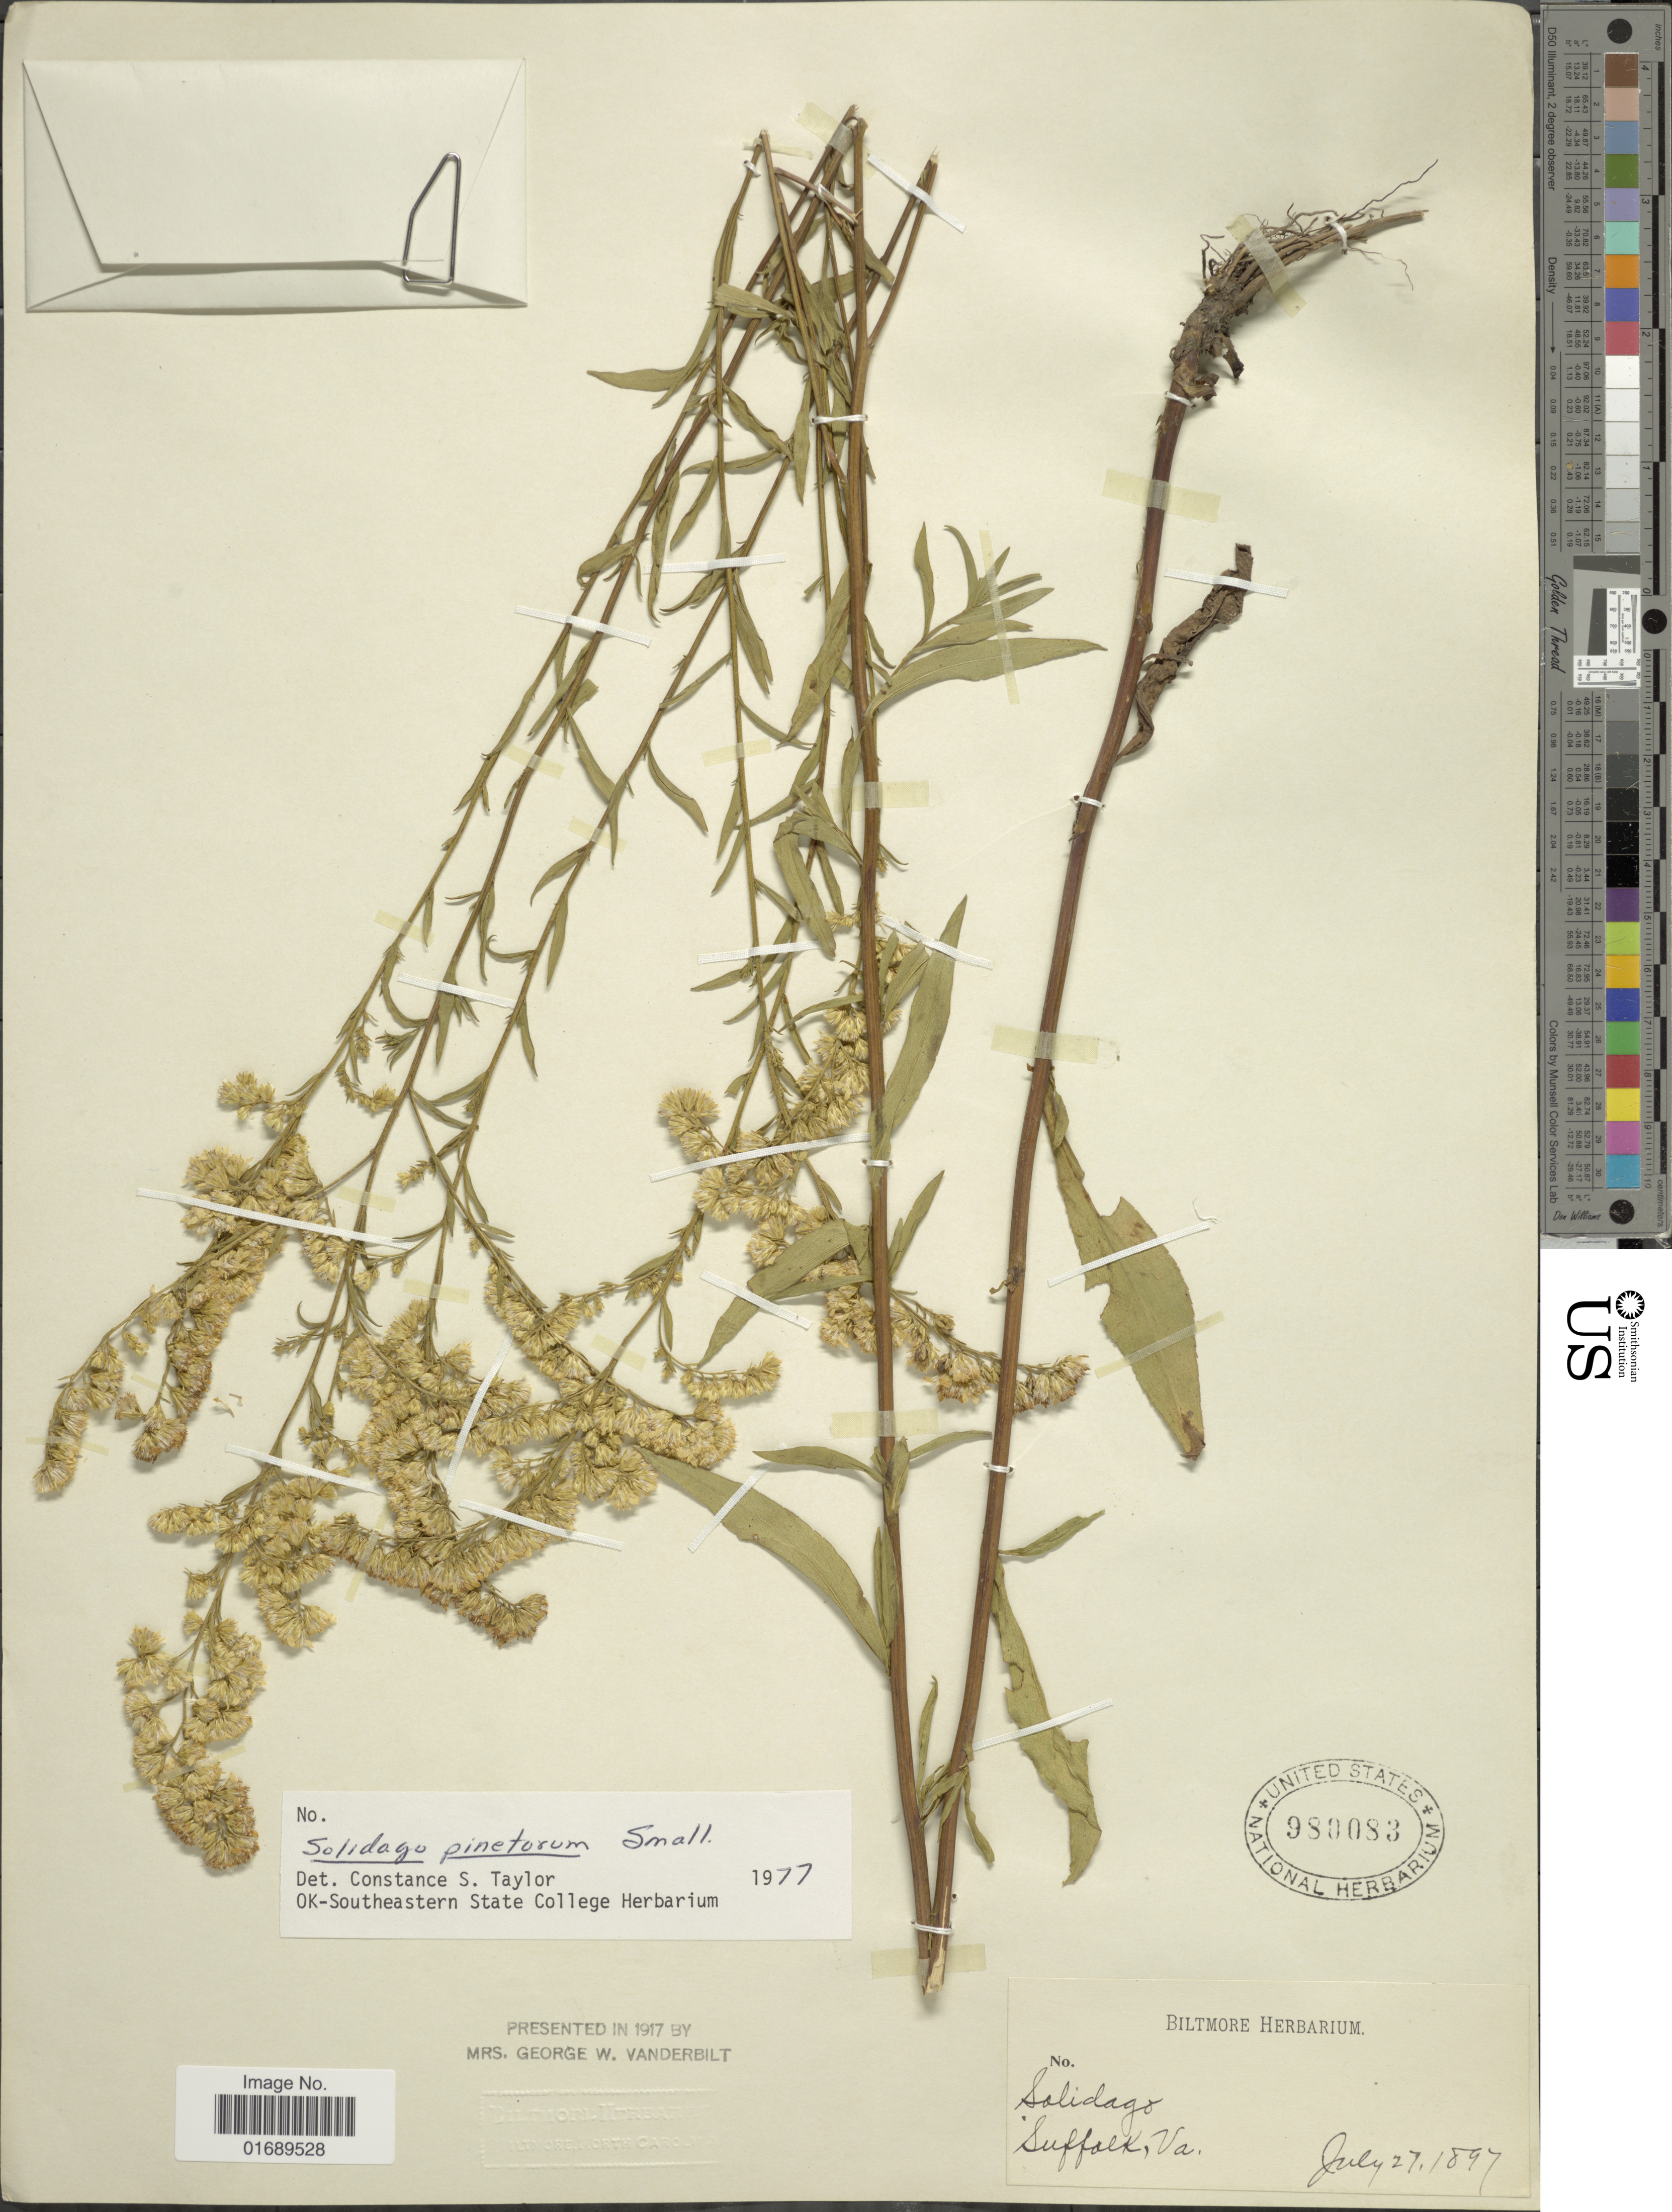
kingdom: Plantae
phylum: Tracheophyta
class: Magnoliopsida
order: Asterales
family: Asteraceae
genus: Solidago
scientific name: Solidago pinetorum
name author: Aiton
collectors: ex herb. Biltmore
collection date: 1897-07-27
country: United States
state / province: Virginia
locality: Suffolk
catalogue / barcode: US 980083